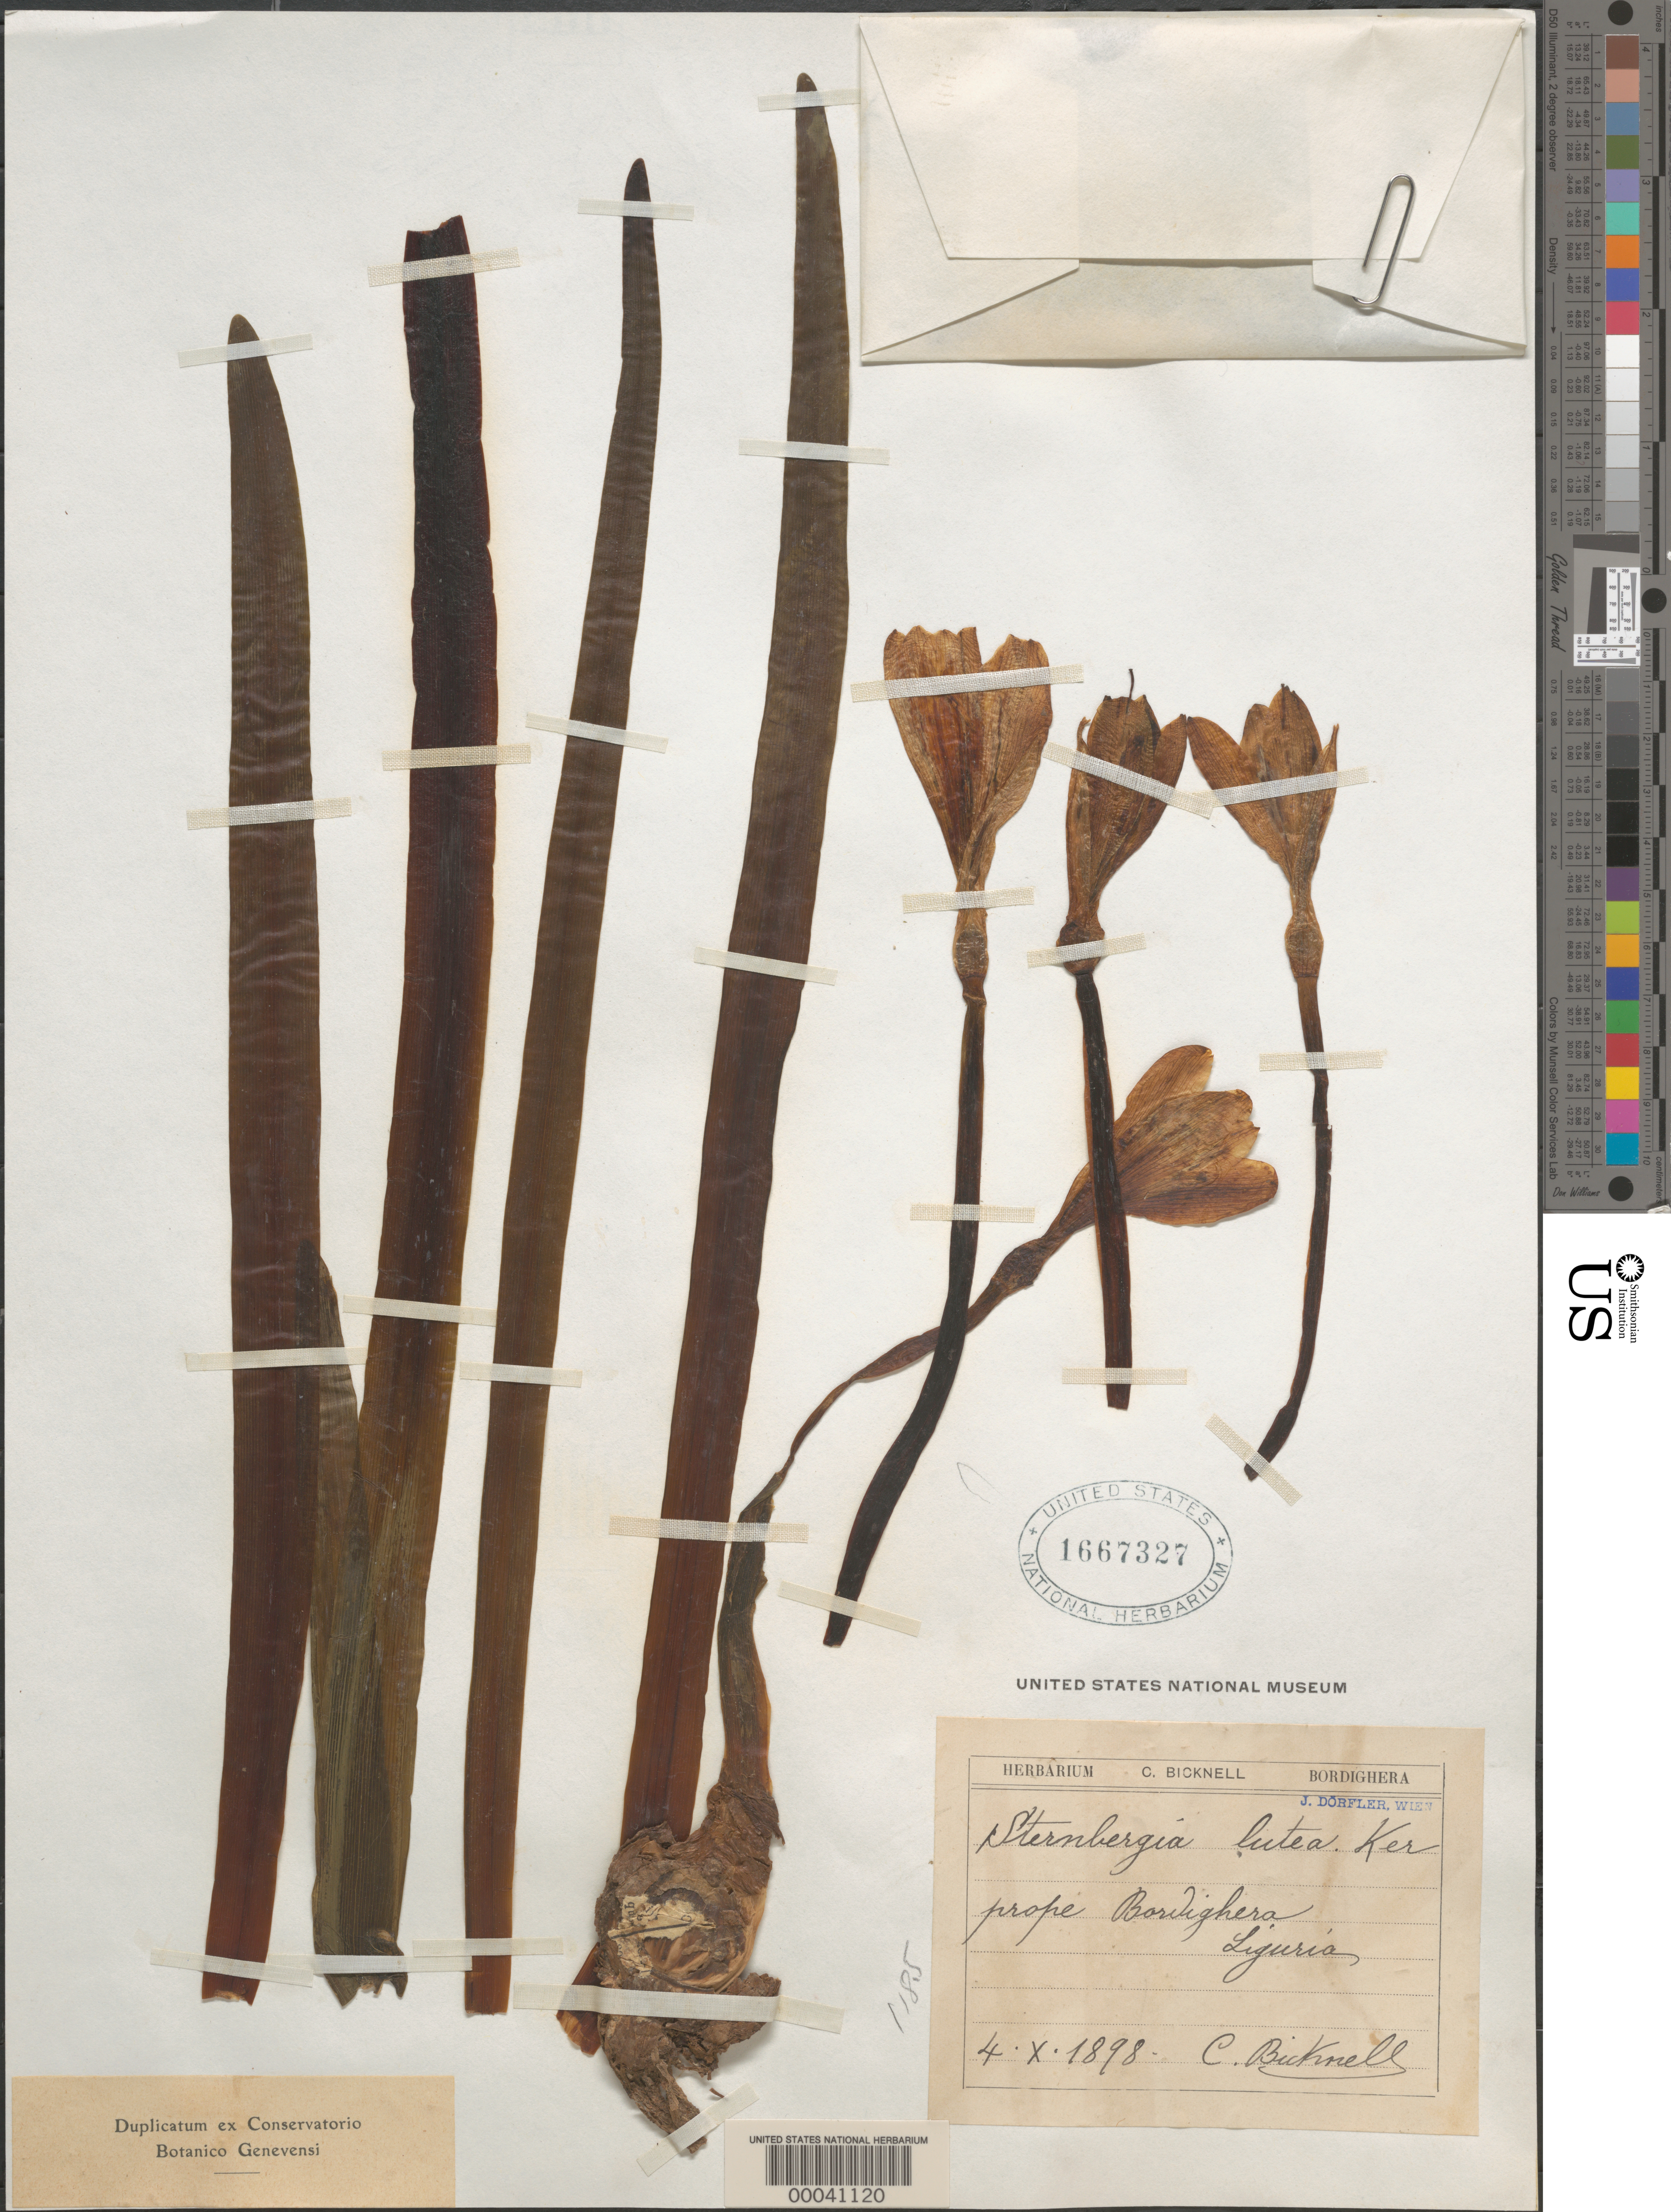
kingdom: Plantae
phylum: Tracheophyta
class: Liliopsida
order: Asparagales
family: Amaryllidaceae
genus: Sternbergia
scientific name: Sternbergia lutea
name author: (L.) Ker Gawl. & Spreng.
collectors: C. Bicknell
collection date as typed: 04 Oct 1898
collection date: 1898-10-04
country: Italy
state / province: Liguria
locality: Near bordighera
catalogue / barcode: US 1667327